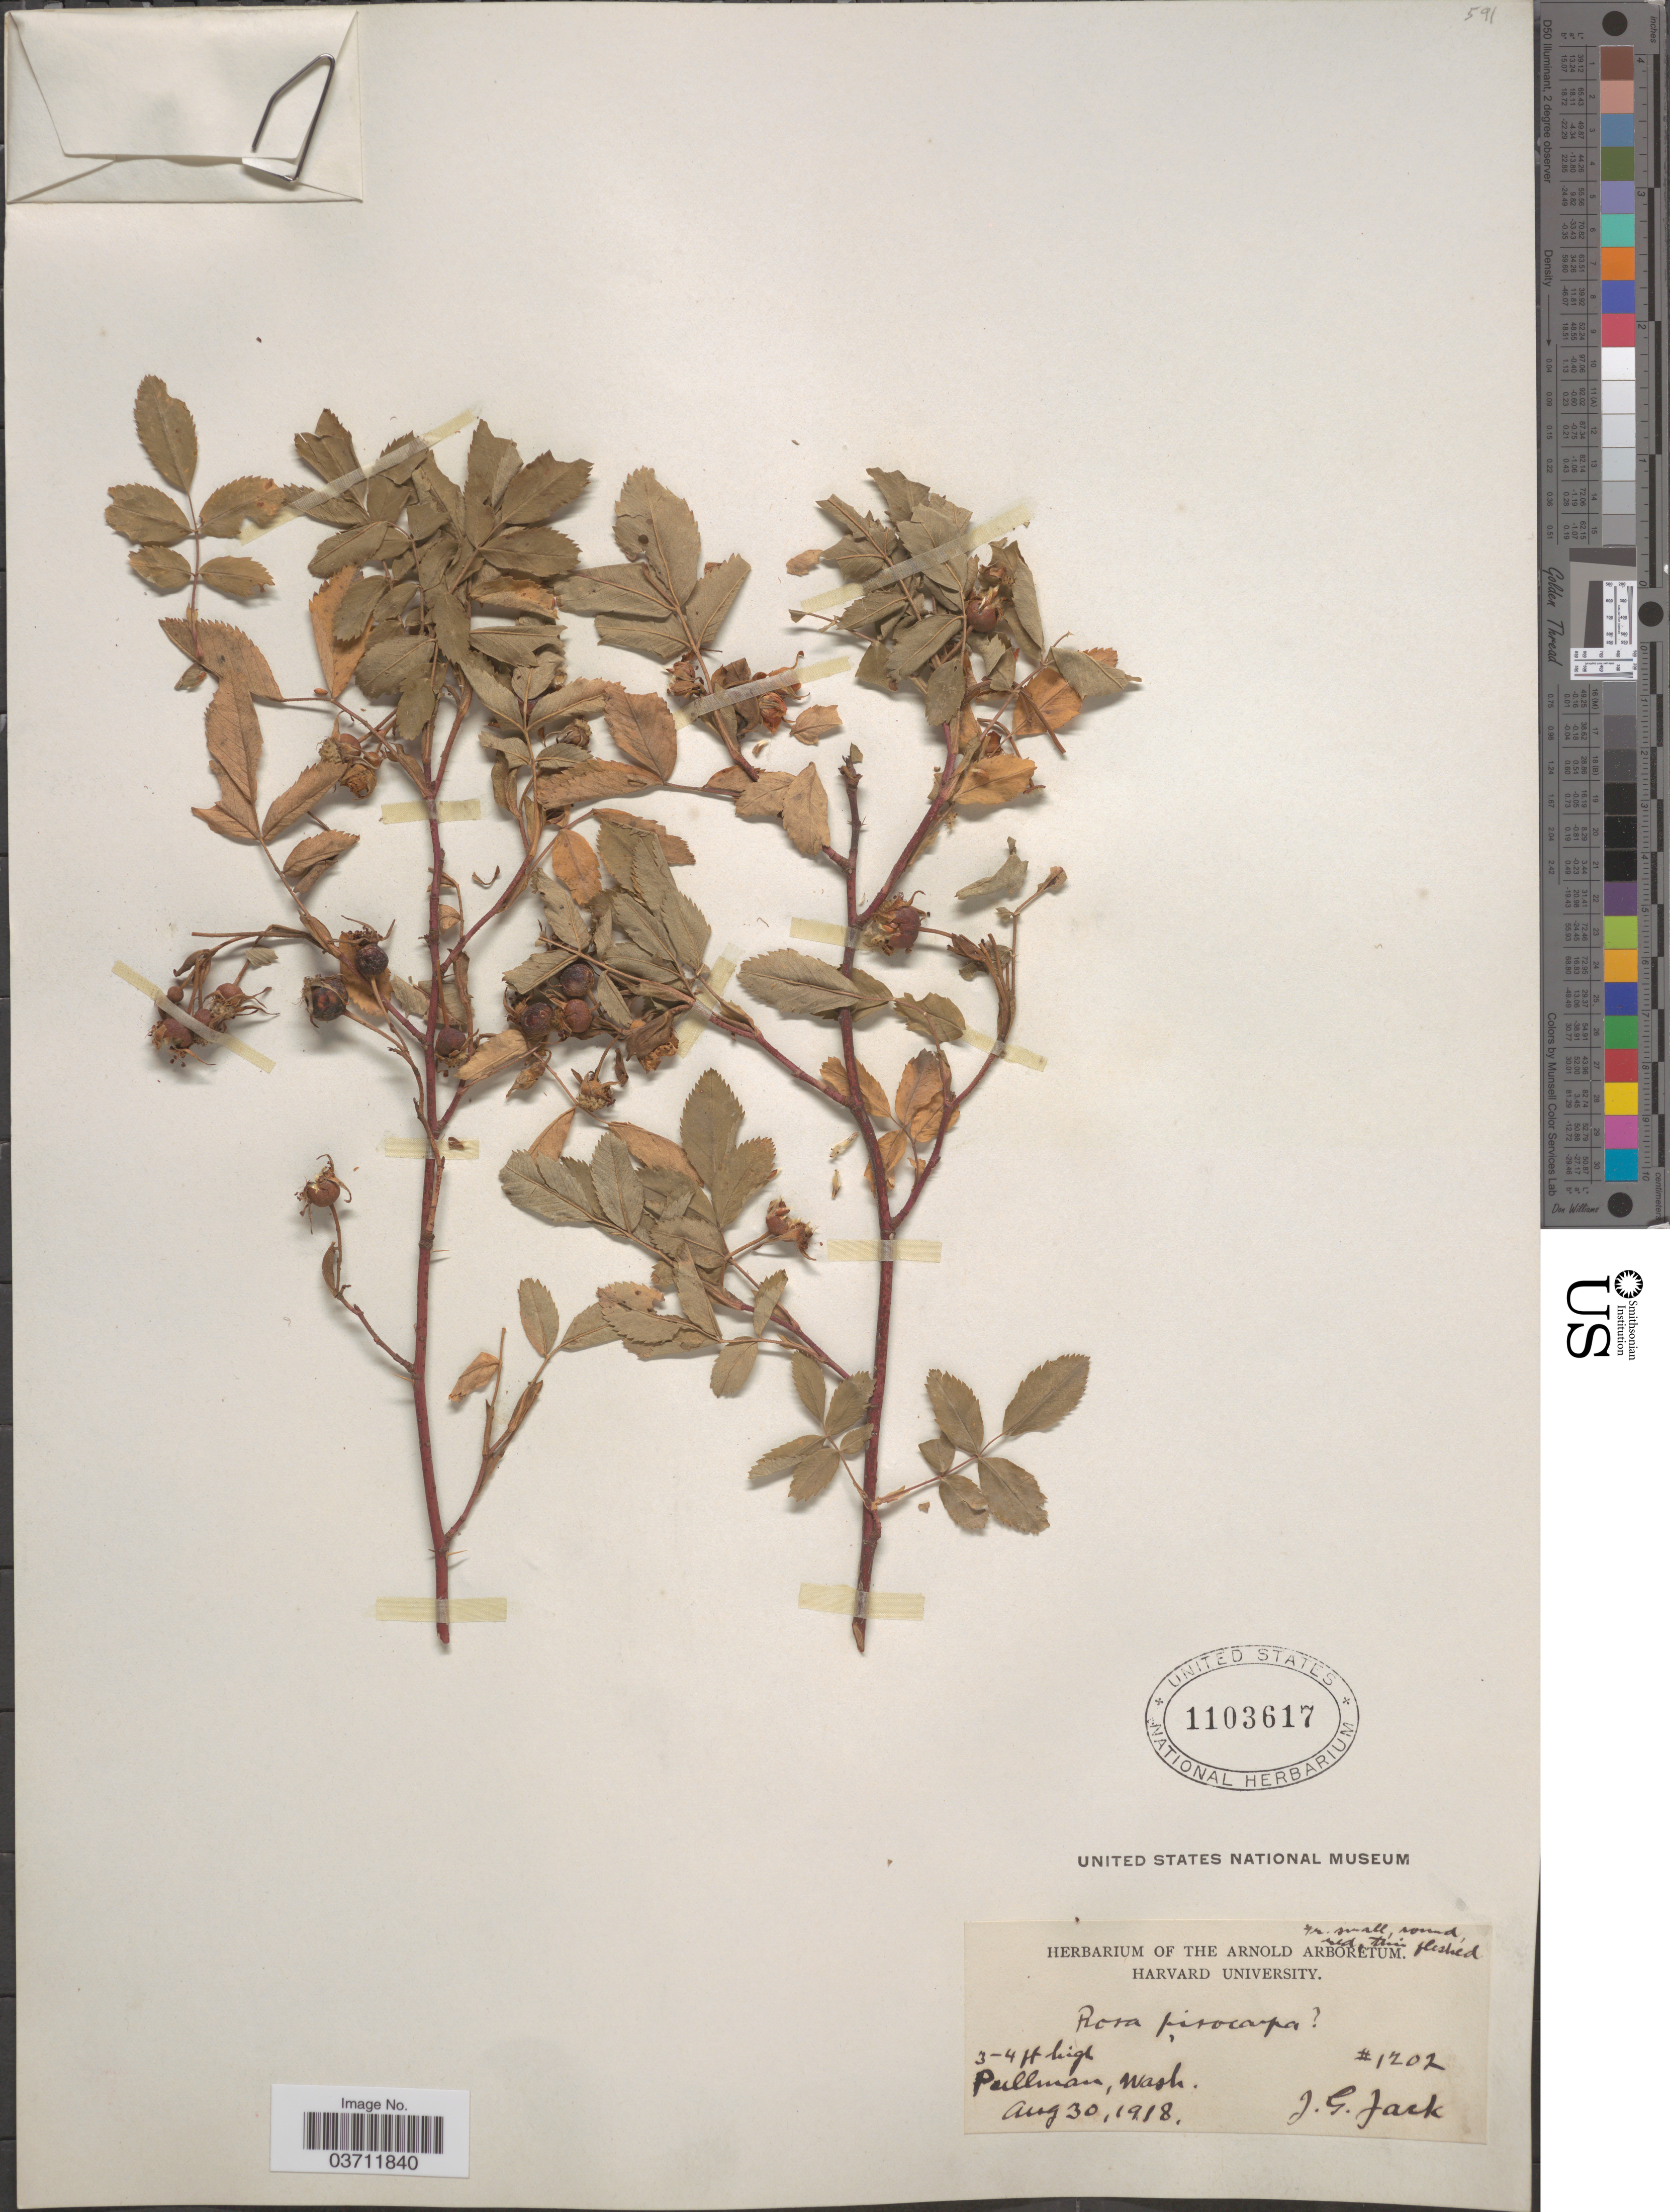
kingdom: Plantae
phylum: Tracheophyta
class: Magnoliopsida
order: Rosales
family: Rosaceae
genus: Rosa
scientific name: Rosa pisocarpa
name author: A. Gray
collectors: J. G. Jack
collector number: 1202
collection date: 1918-08-30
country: United States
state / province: Washington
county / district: Whitman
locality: Pullman.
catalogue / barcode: US 1103617